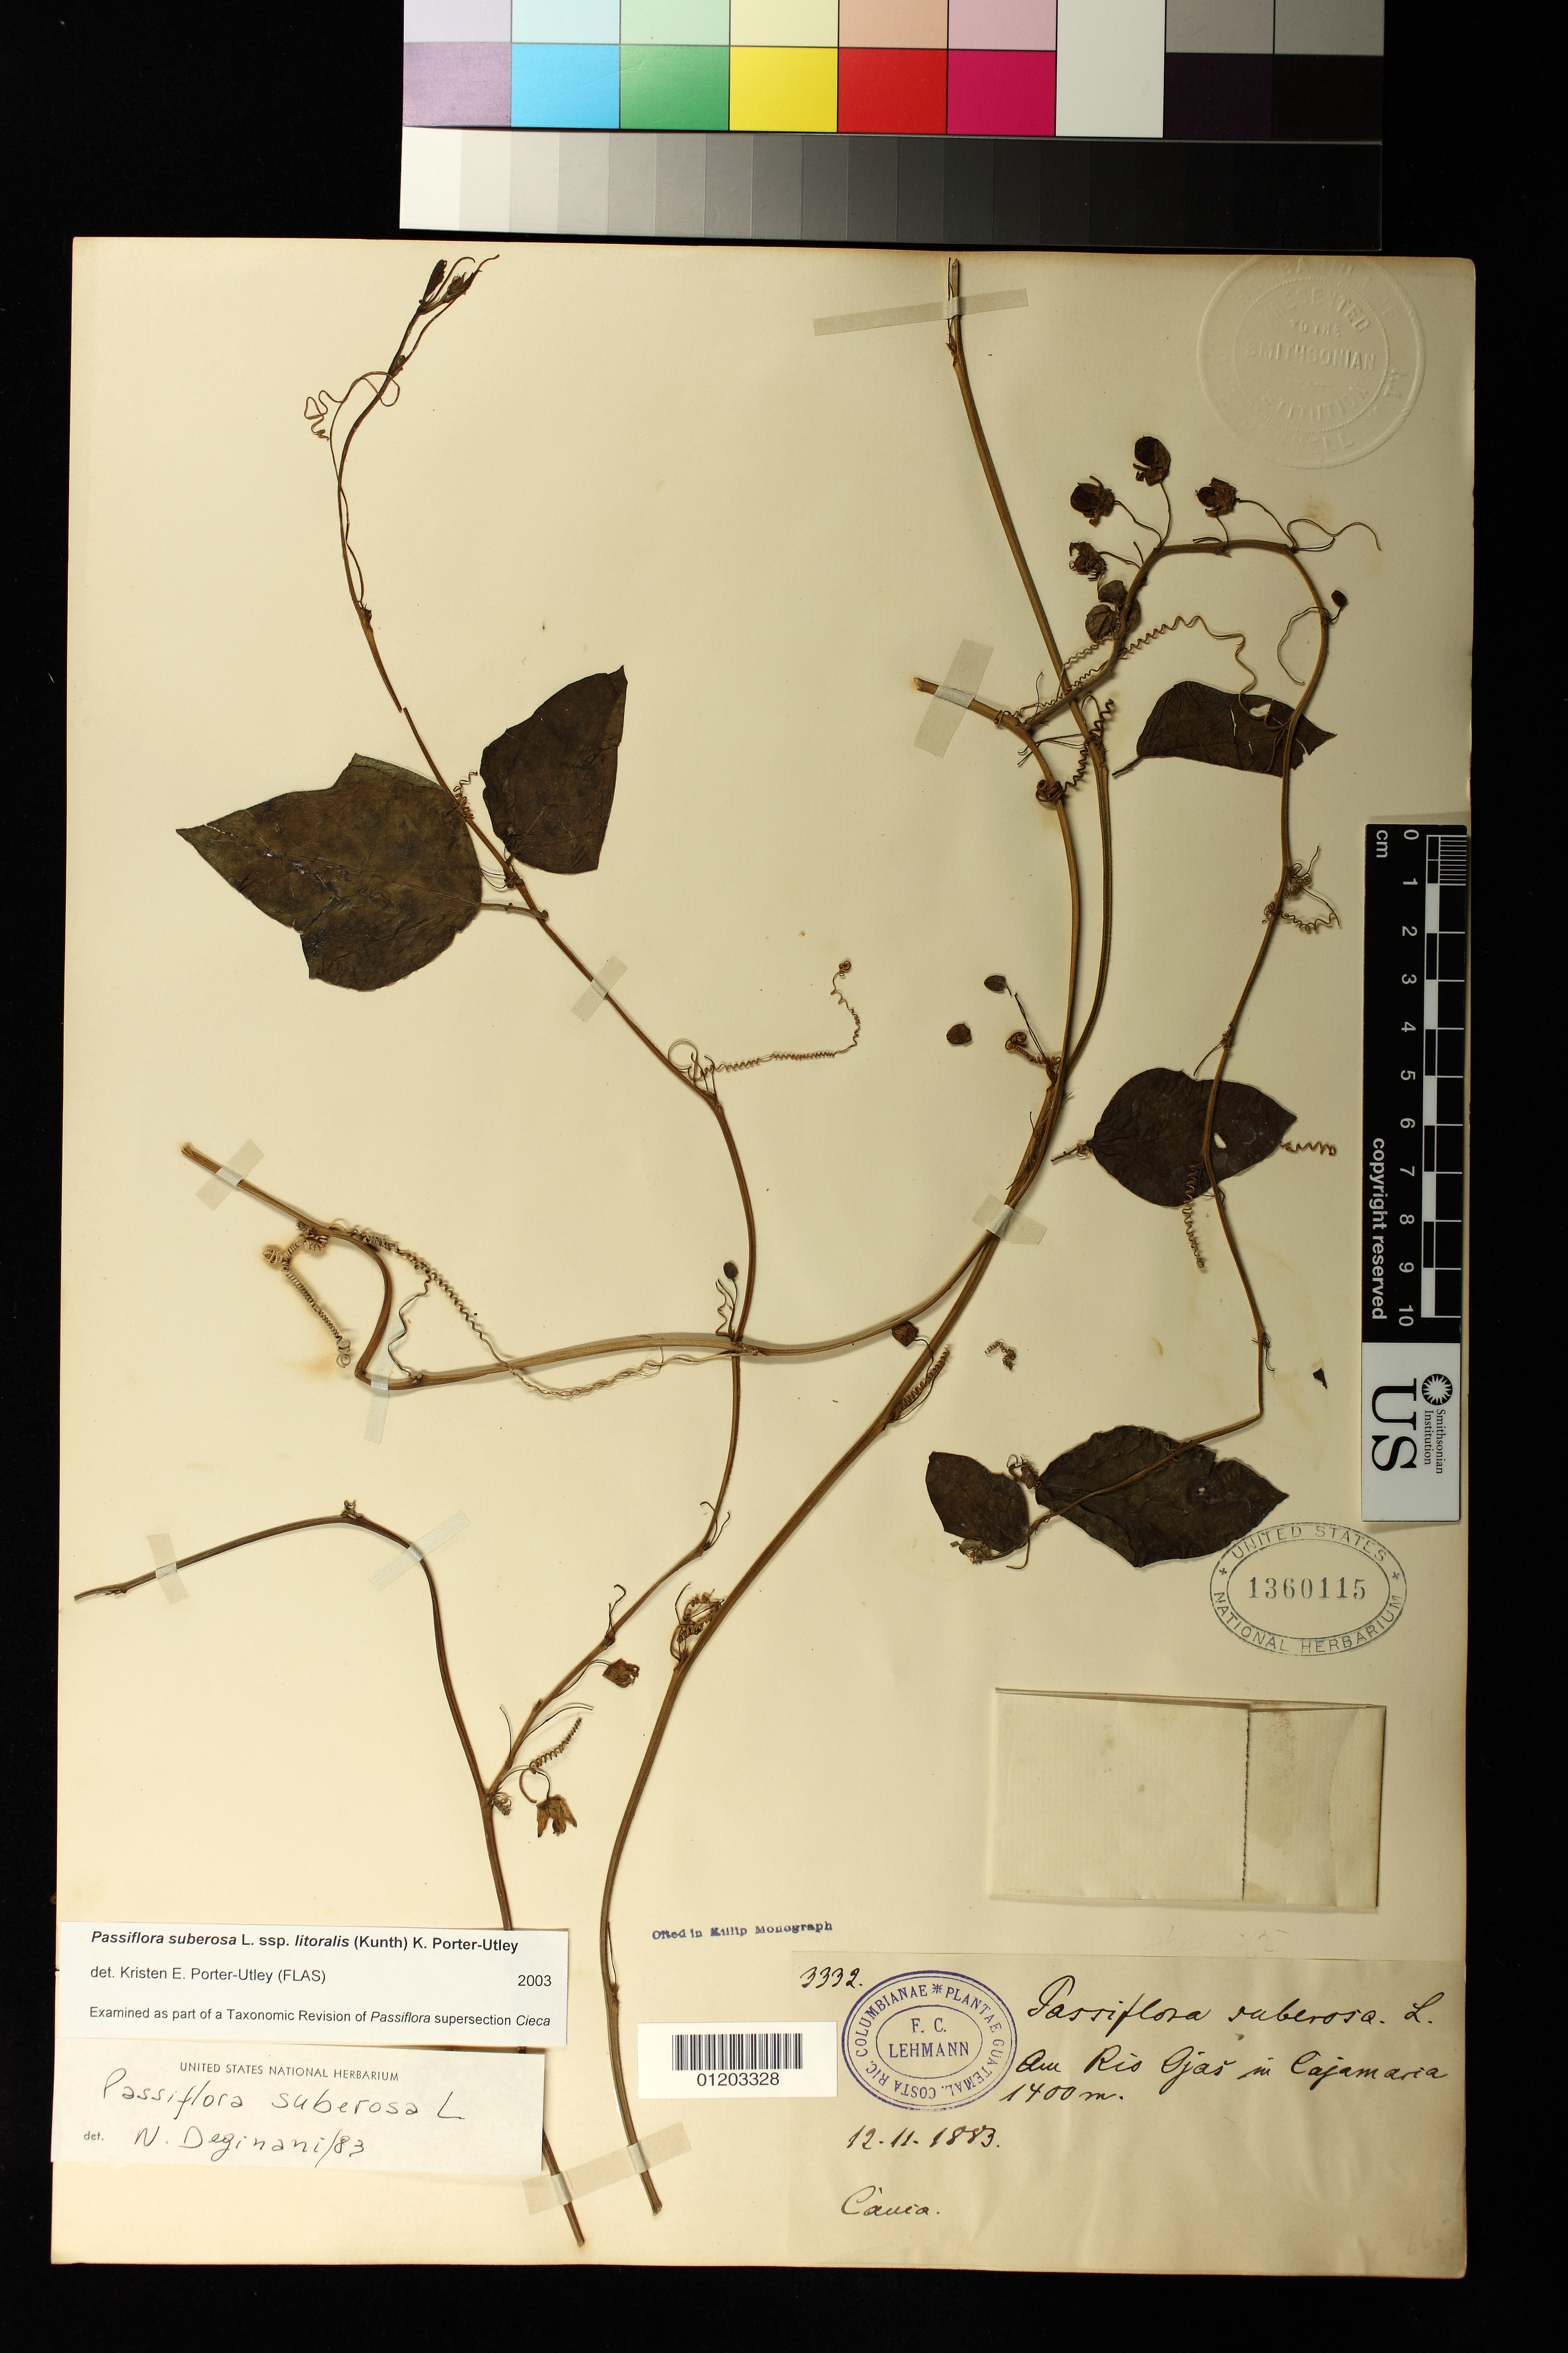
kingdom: Plantae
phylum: Tracheophyta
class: Magnoliopsida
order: Malpighiales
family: Passifloraceae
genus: Passiflora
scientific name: Passiflora suberosa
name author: L.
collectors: F. C. Lehmann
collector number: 3332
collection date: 1883-11-12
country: Colombia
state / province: Cauca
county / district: Cajamarca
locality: Rio Ojar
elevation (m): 1400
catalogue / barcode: US 1360115